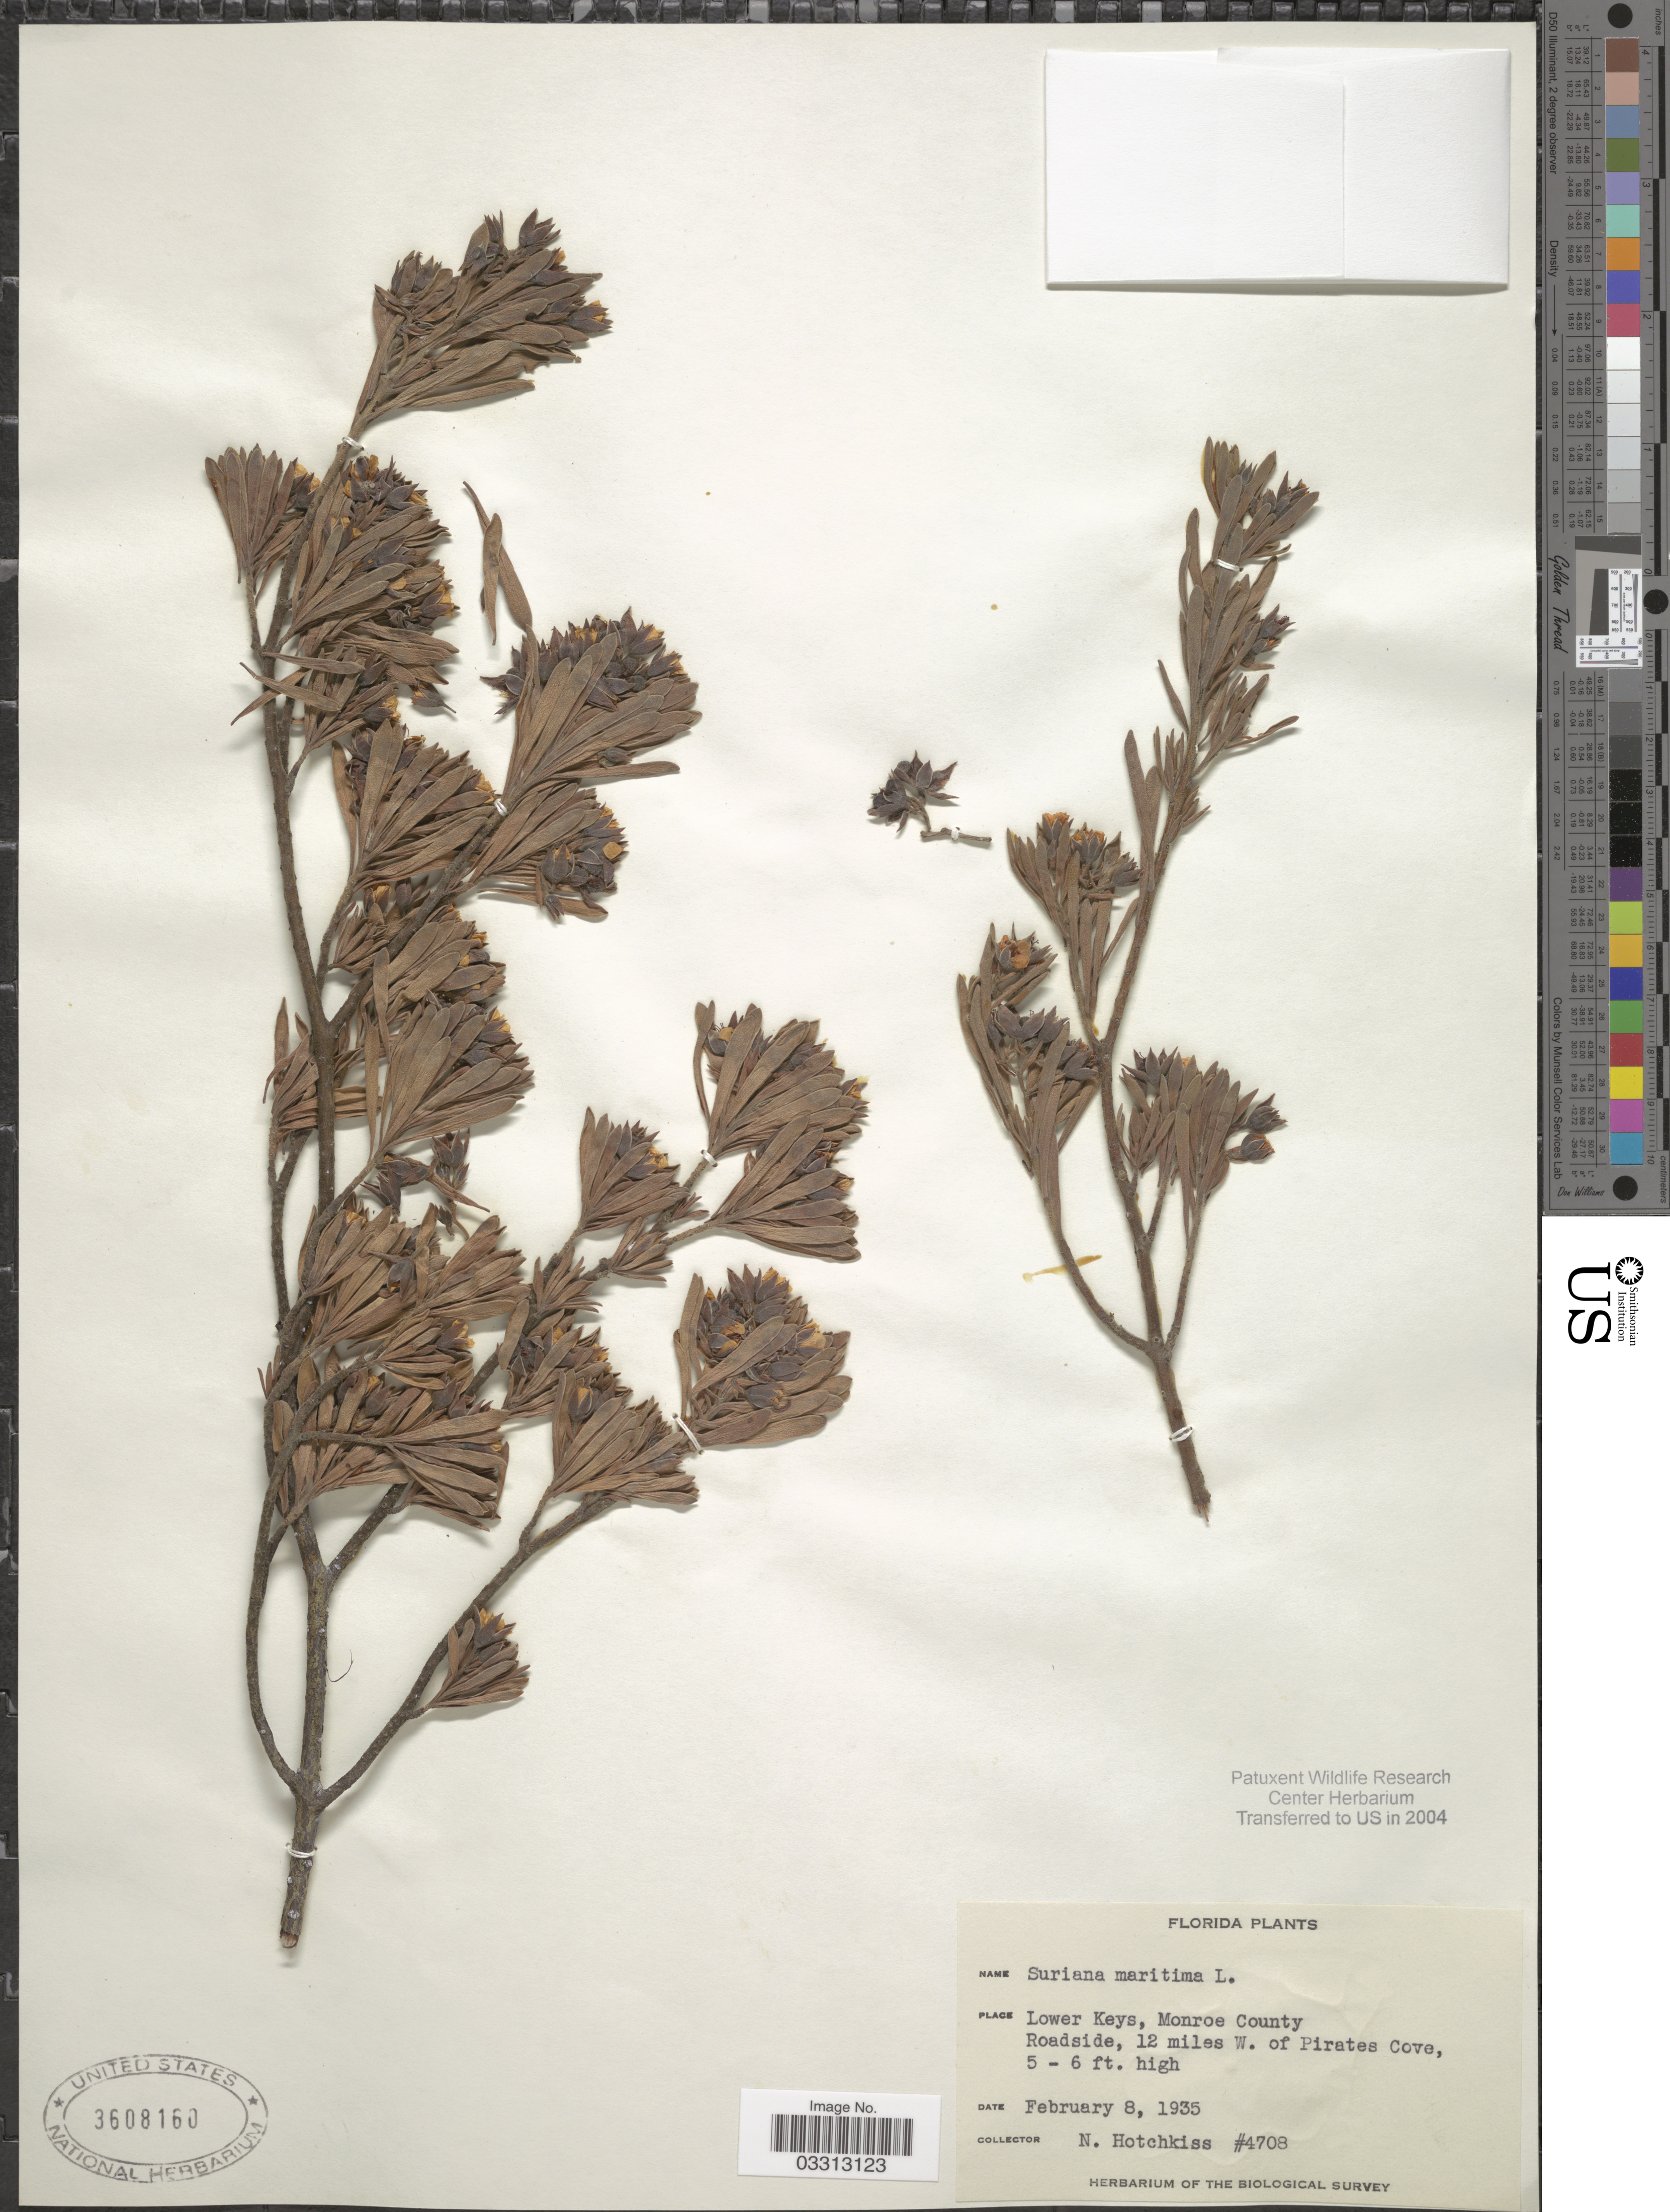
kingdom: Plantae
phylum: Tracheophyta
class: Magnoliopsida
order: Fabales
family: Surianaceae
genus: Suriana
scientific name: Suriana maritima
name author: L.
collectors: N. Hotchkiss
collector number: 4708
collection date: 1935-02-08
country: United States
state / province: Florida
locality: Lower Keys, Monroe County. Roadside, 12 miles W. of Pirates Cove.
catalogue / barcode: US 3608160